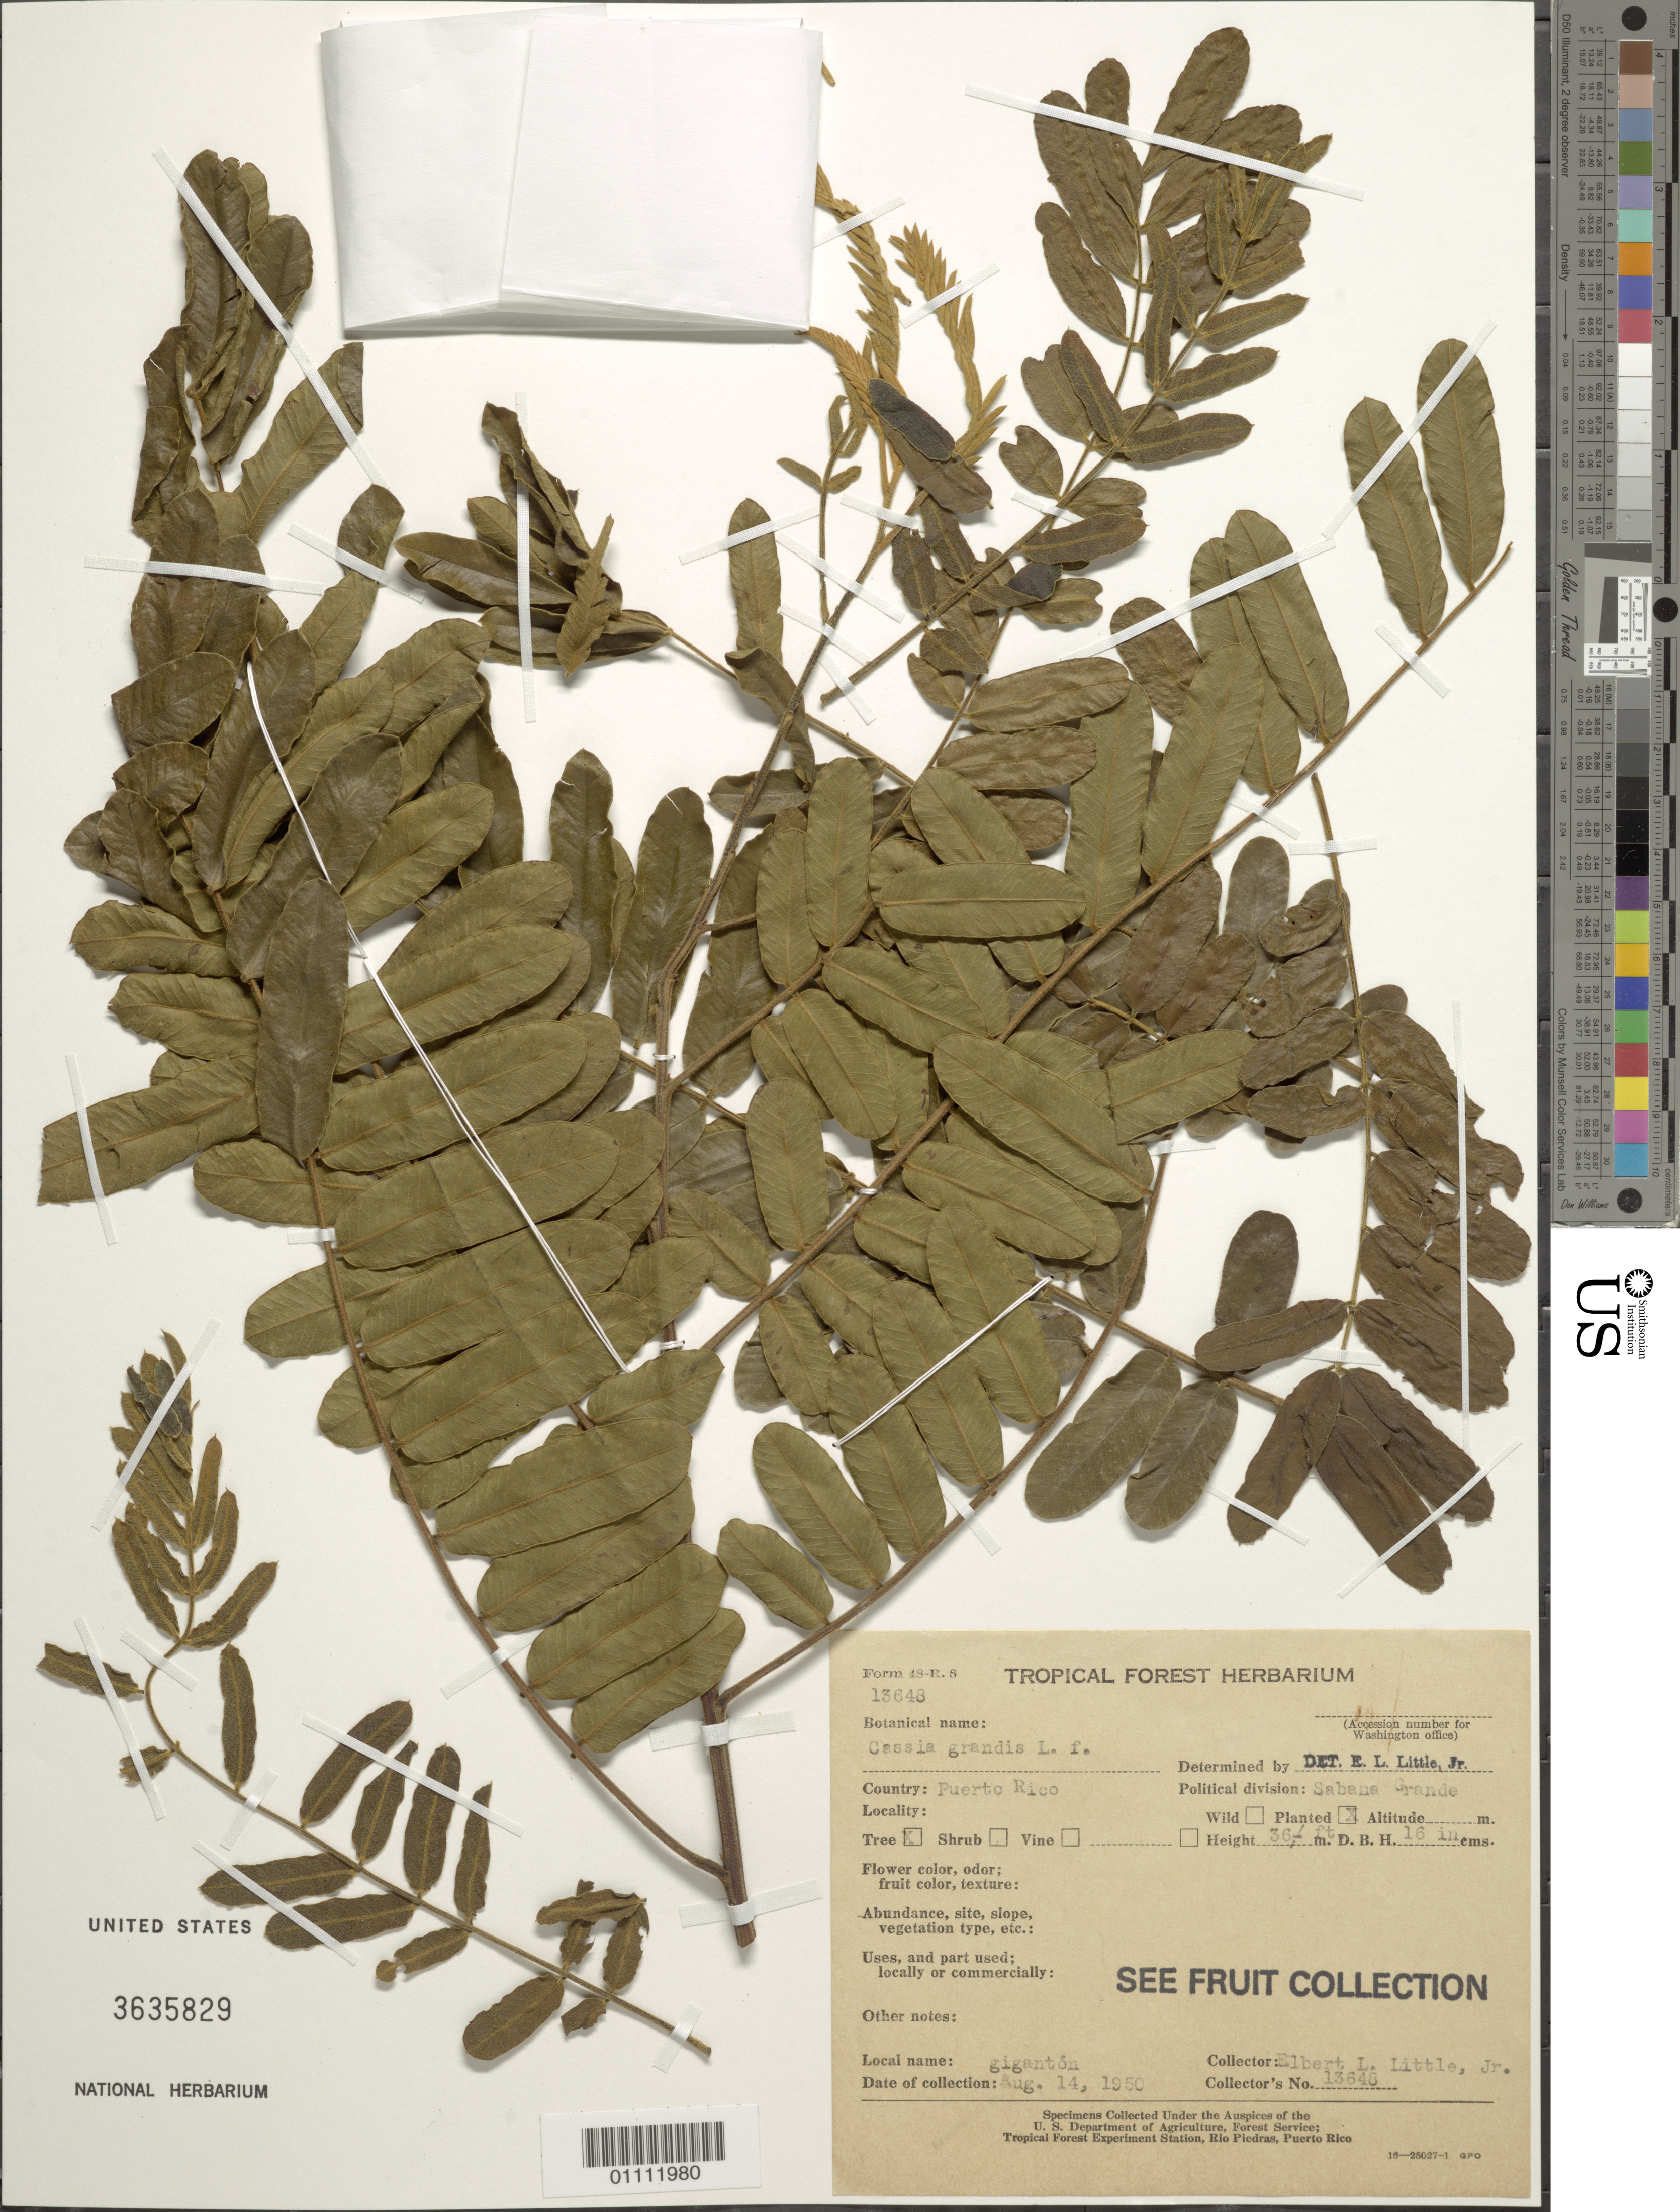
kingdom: Plantae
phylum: Tracheophyta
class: Magnoliopsida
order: Fabales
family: Fabaceae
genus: Cassia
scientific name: Cassia grandis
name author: L. f.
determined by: Little, Elbert L., Jr., (FSSR), United States Department of Agriculture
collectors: E. L. Little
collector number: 13648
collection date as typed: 14 Aug 1950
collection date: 1950-08-14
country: Puerto Rico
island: Puerto Rico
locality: Sabana Grande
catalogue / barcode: US 3635829